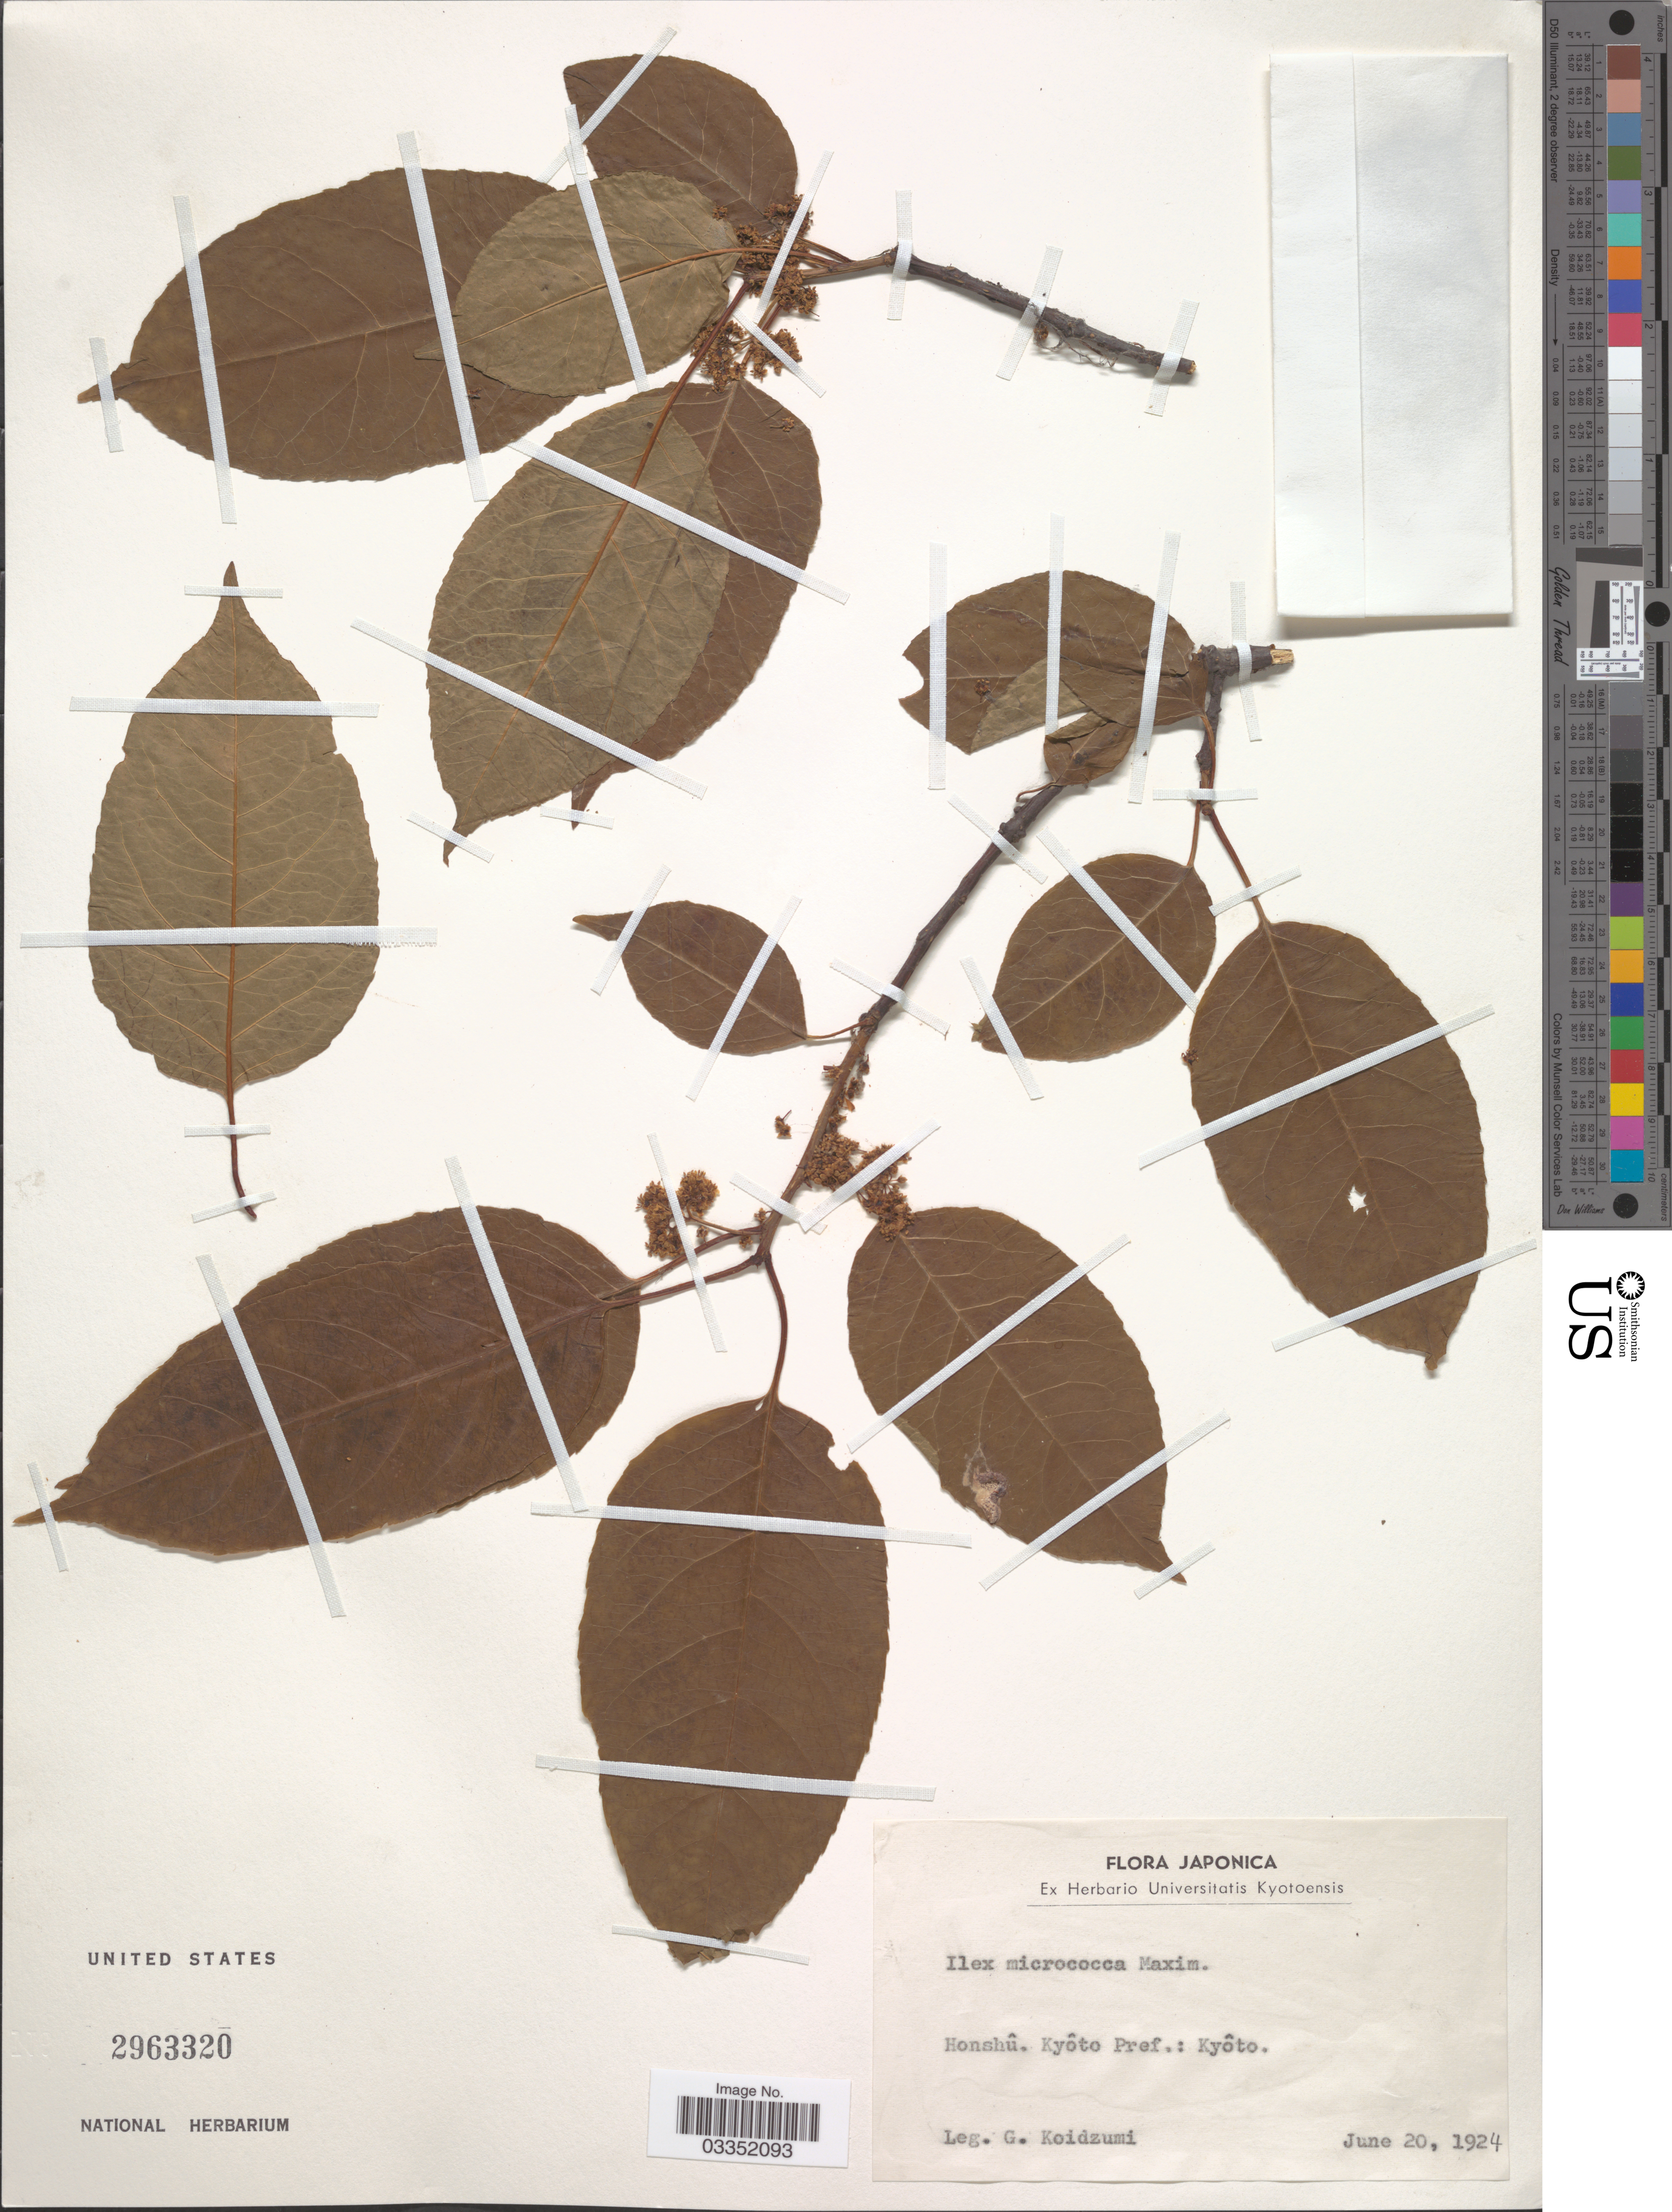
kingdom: Plantae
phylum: Tracheophyta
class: Magnoliopsida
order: Aquifoliales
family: Aquifoliaceae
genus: Ilex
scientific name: Ilex micrococca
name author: Maxim.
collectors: G. Koidzumi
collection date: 1924-06-20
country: Japan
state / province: Kyoto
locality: Honshû. Kyôto Pref.: Kyôto.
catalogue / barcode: US 2963320